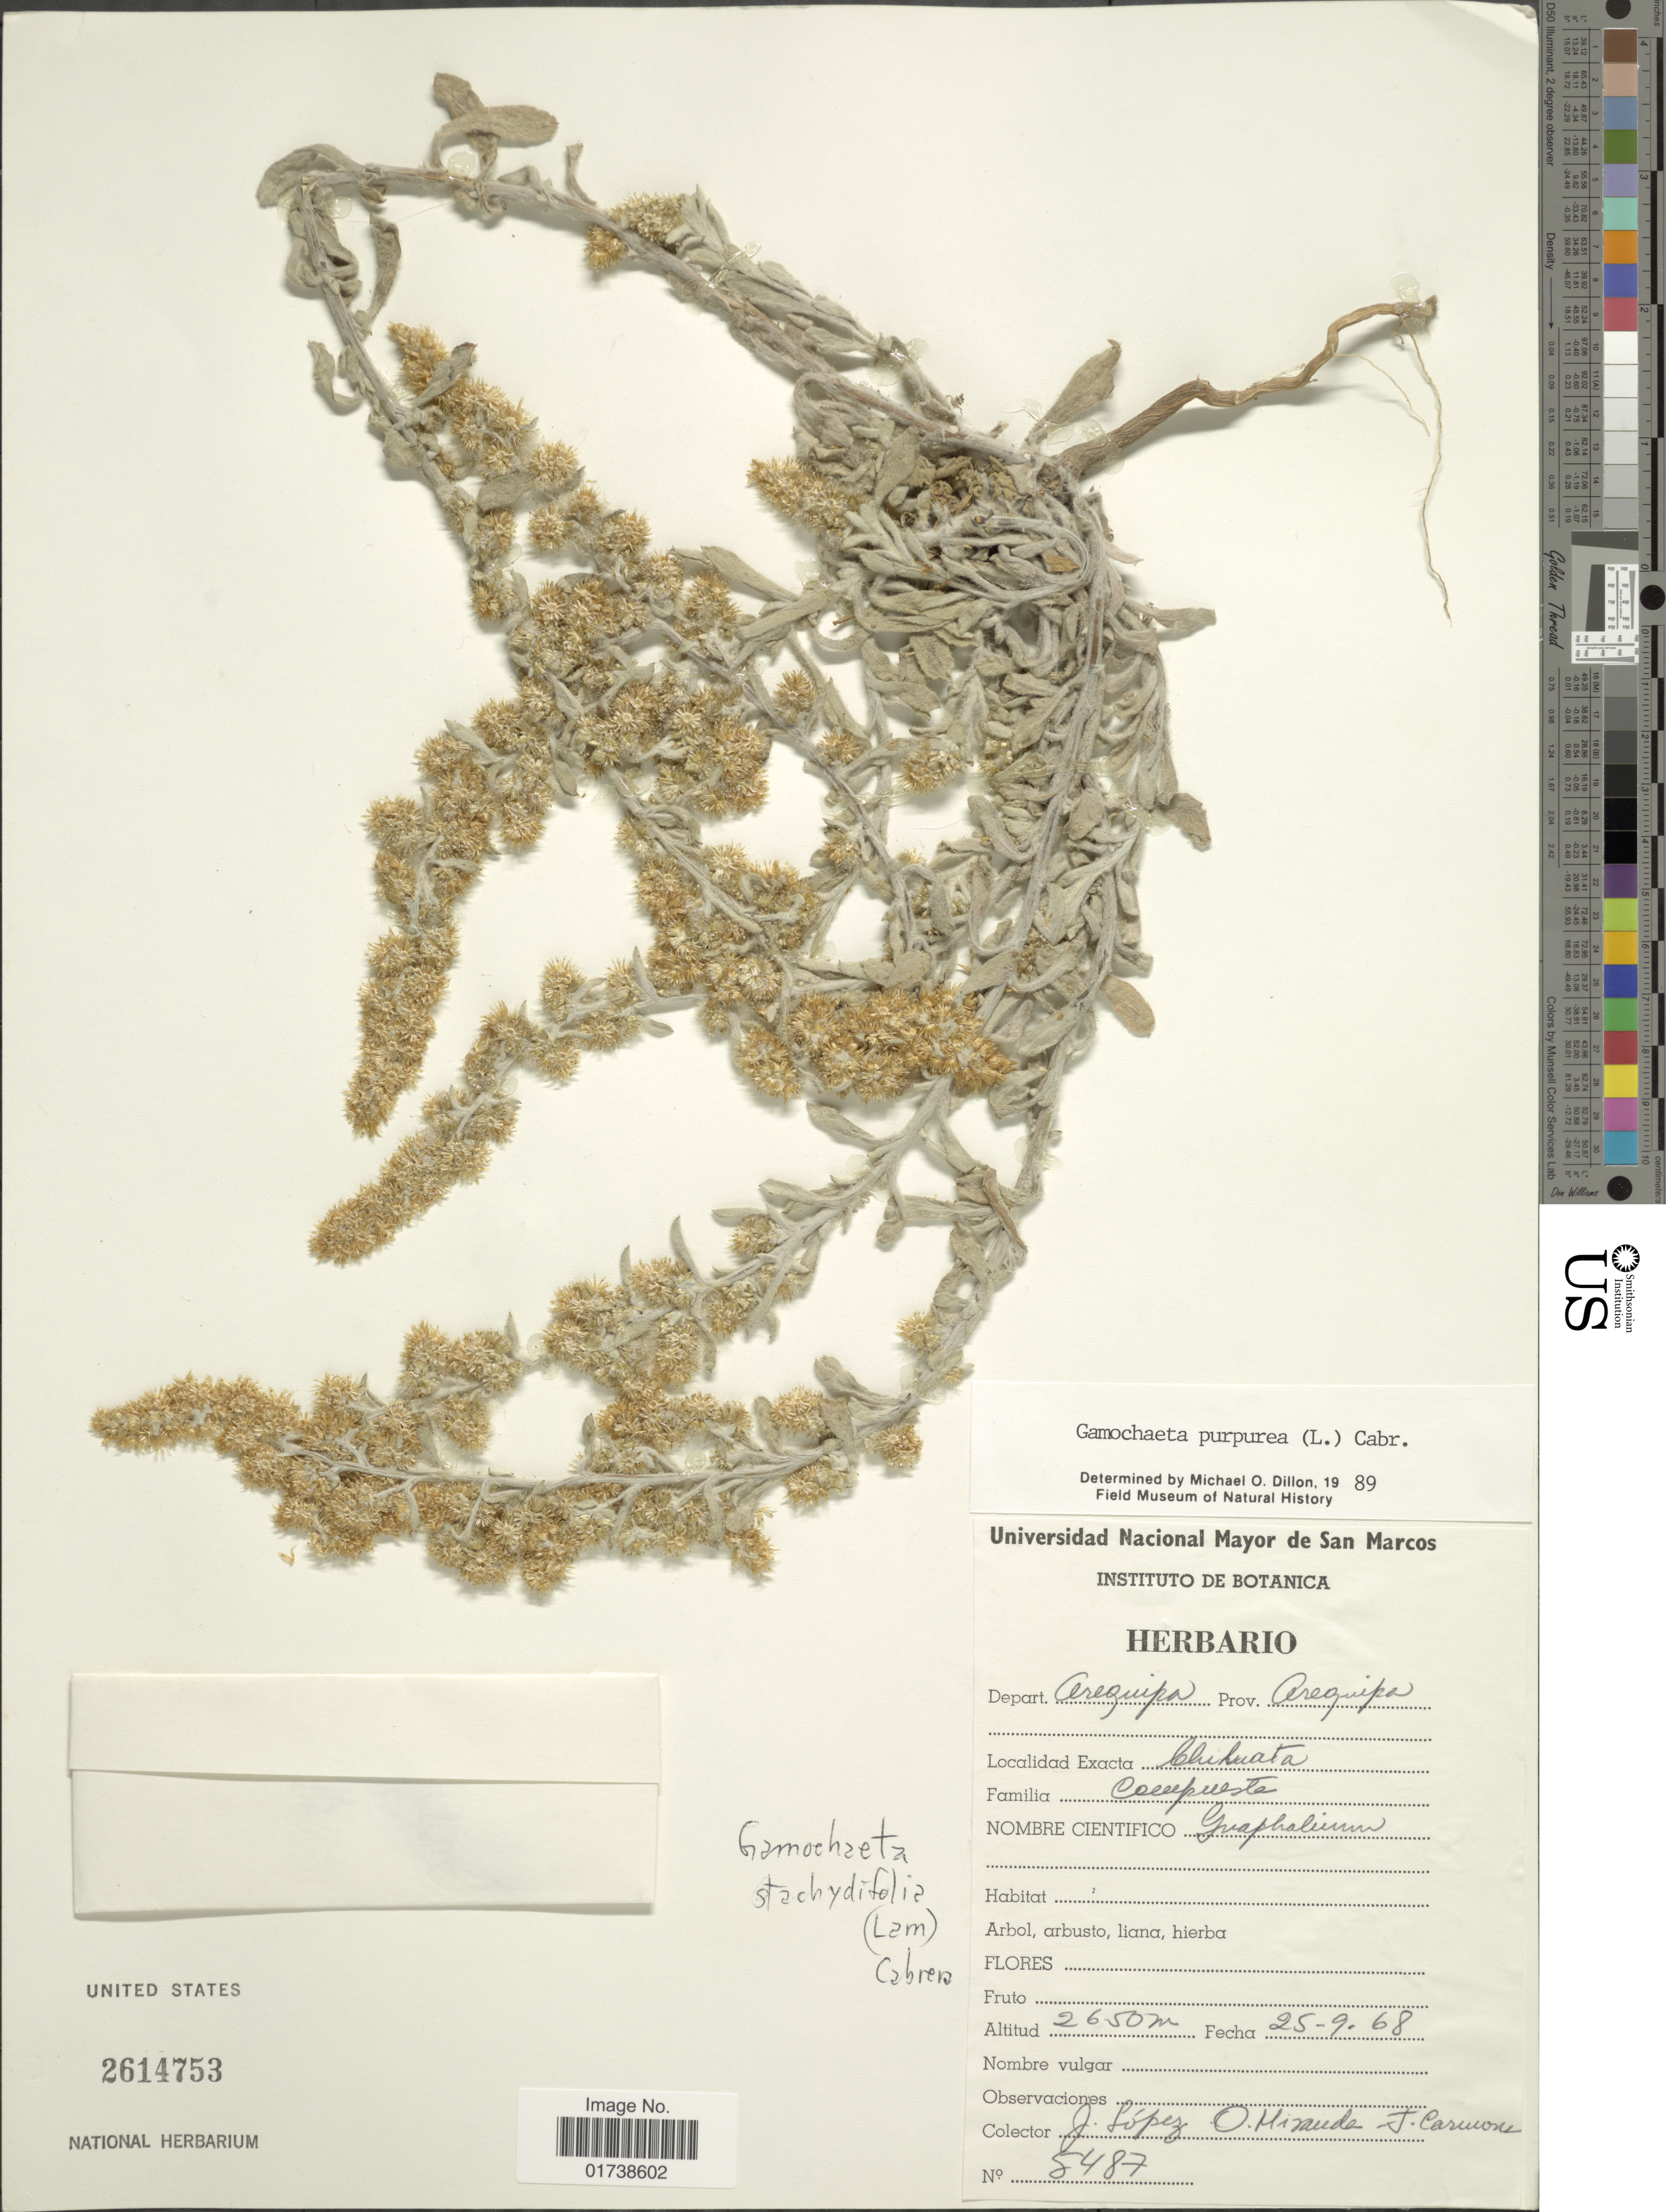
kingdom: Plantae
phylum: Tracheophyta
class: Magnoliopsida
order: Asterales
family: Asteraceae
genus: Gamochaeta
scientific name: Gamochaeta purpurea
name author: (L.) Cabrera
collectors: J. Lopez, O. Minuda & J. Caruione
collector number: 5487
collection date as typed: Transcribed d/m/y: 25/9/68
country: Peru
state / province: Arequipa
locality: Prov. Arequipa, Bhihuata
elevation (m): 2650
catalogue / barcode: US 2614753